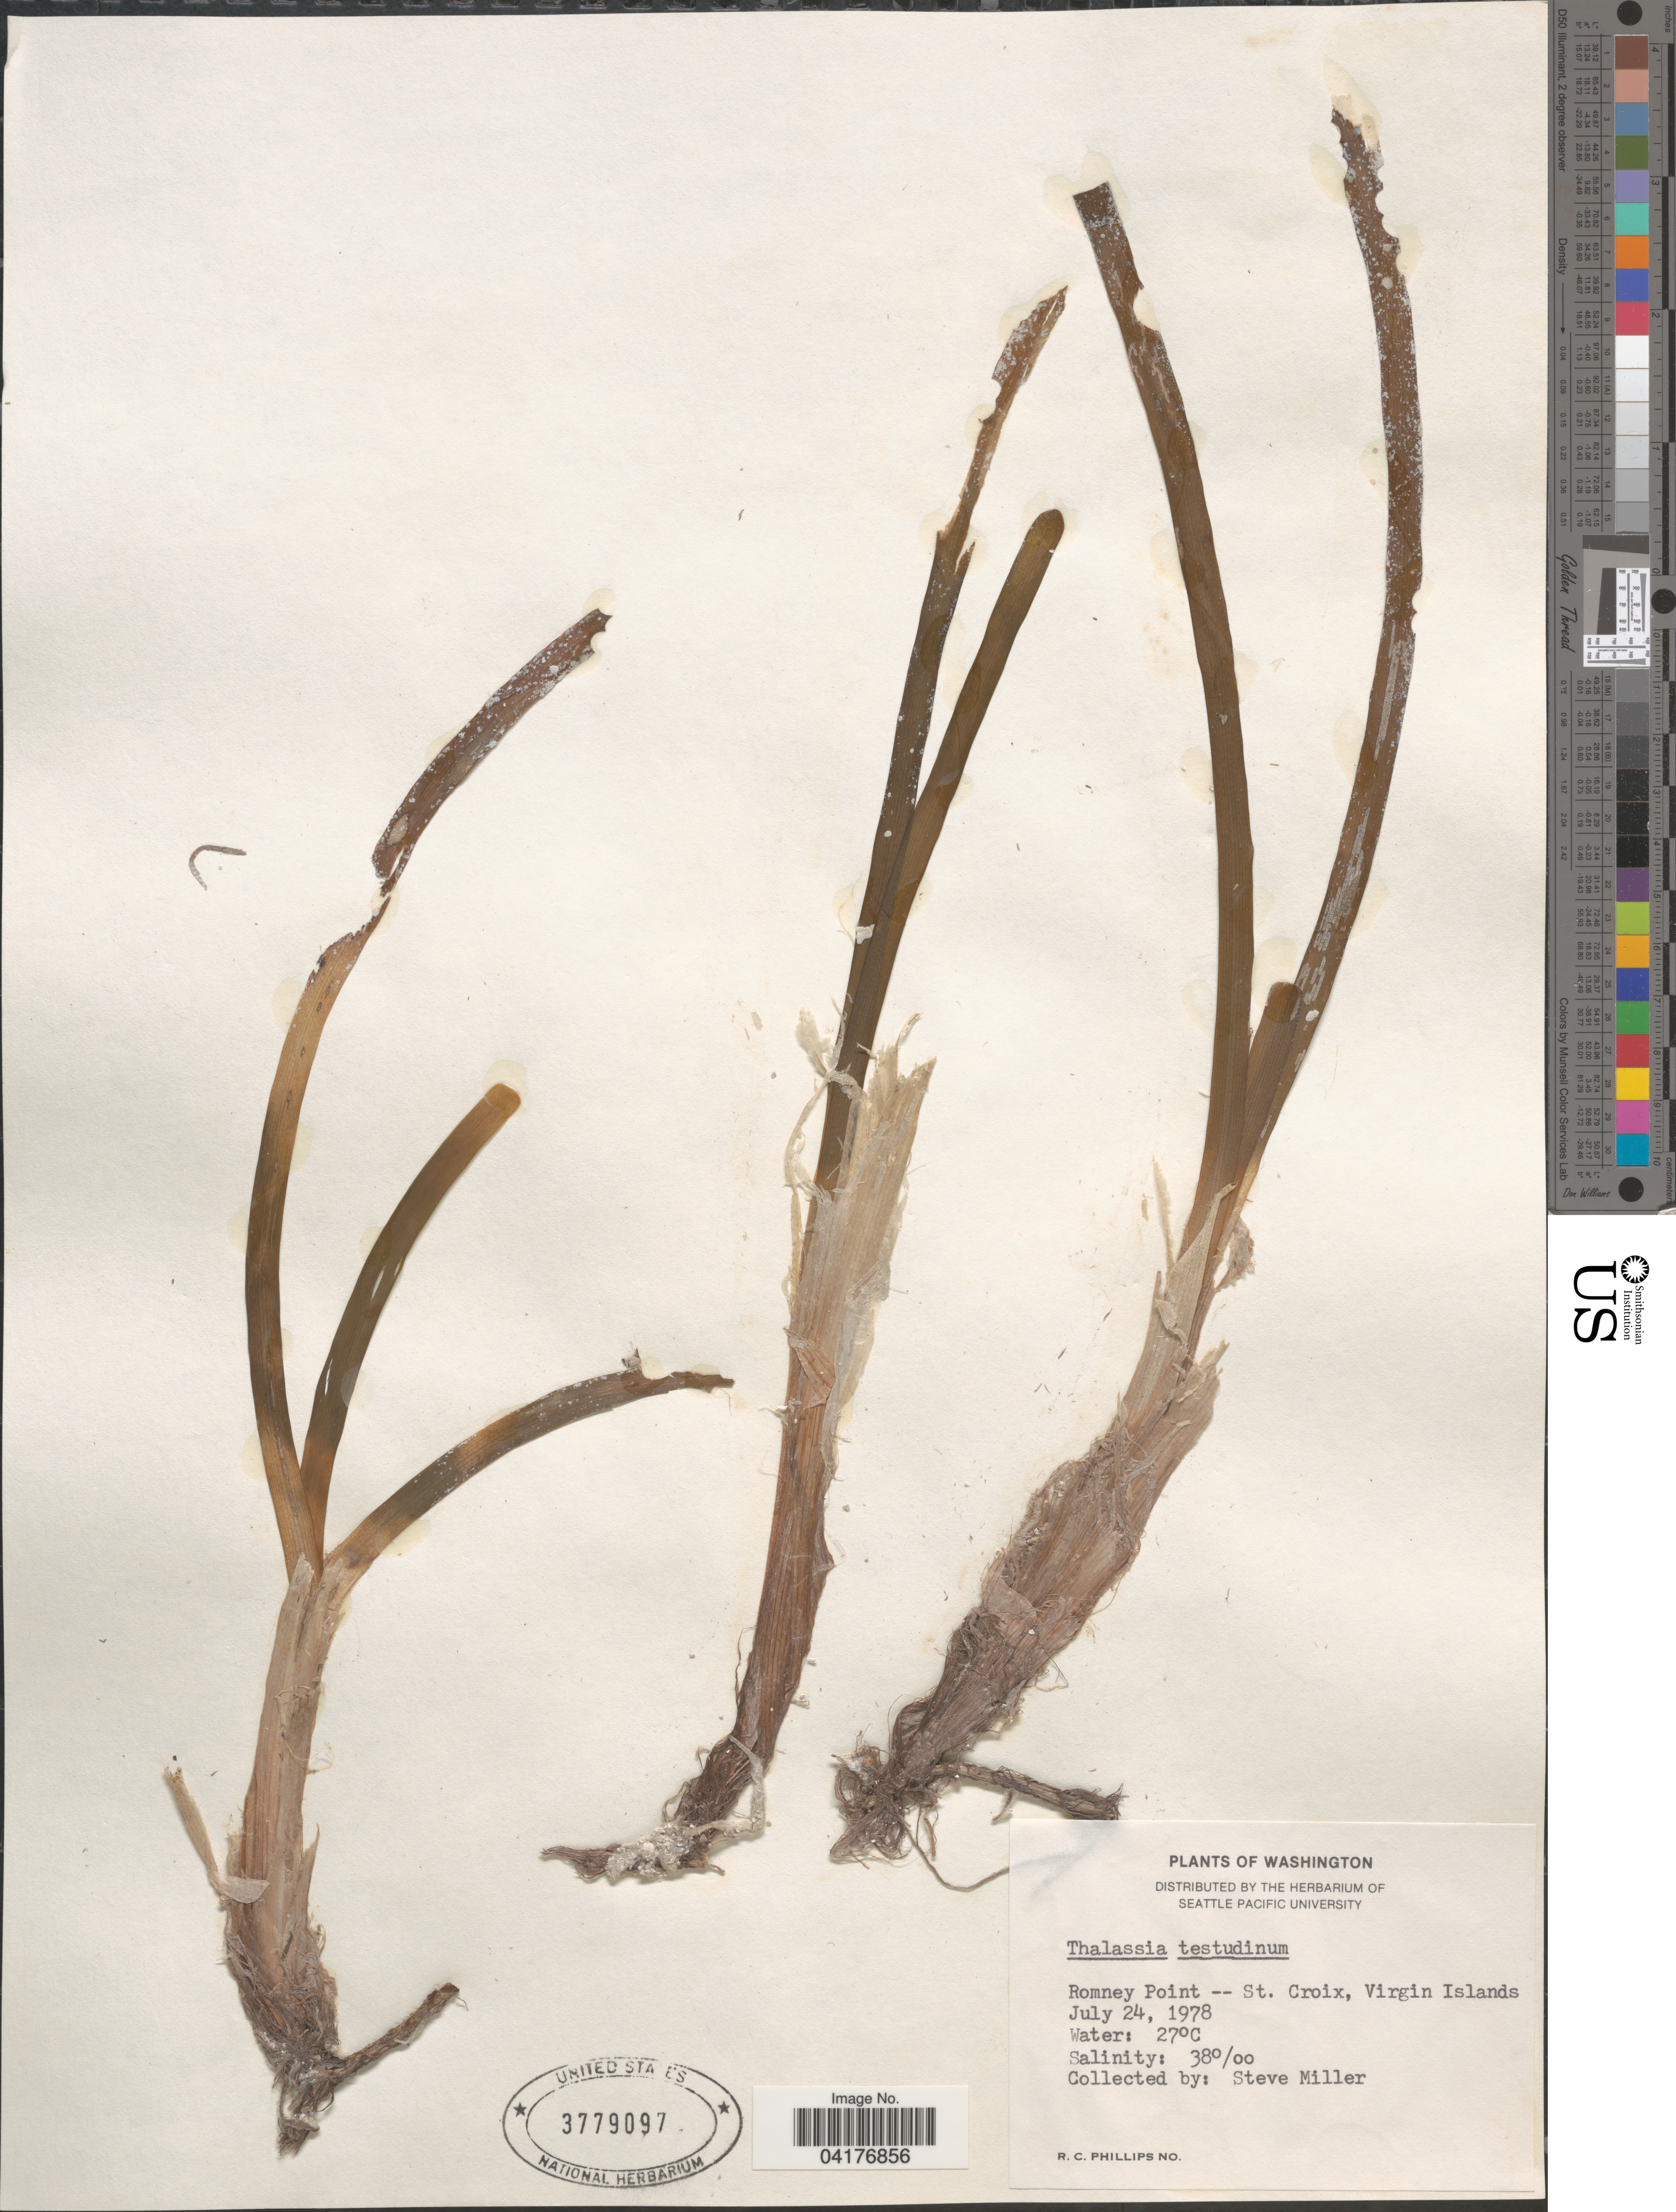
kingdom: Plantae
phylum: Tracheophyta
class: Liliopsida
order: Alismatales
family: Hydrocharitaceae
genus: Thalassia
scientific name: Thalassia testudinum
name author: Banks & Sol. ex K.D. Koenig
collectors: S. Miller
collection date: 1978-07-24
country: U.S. Virgin Islands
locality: Romney Point -- St. Croix, Virgin Islands.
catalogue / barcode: US 3779097